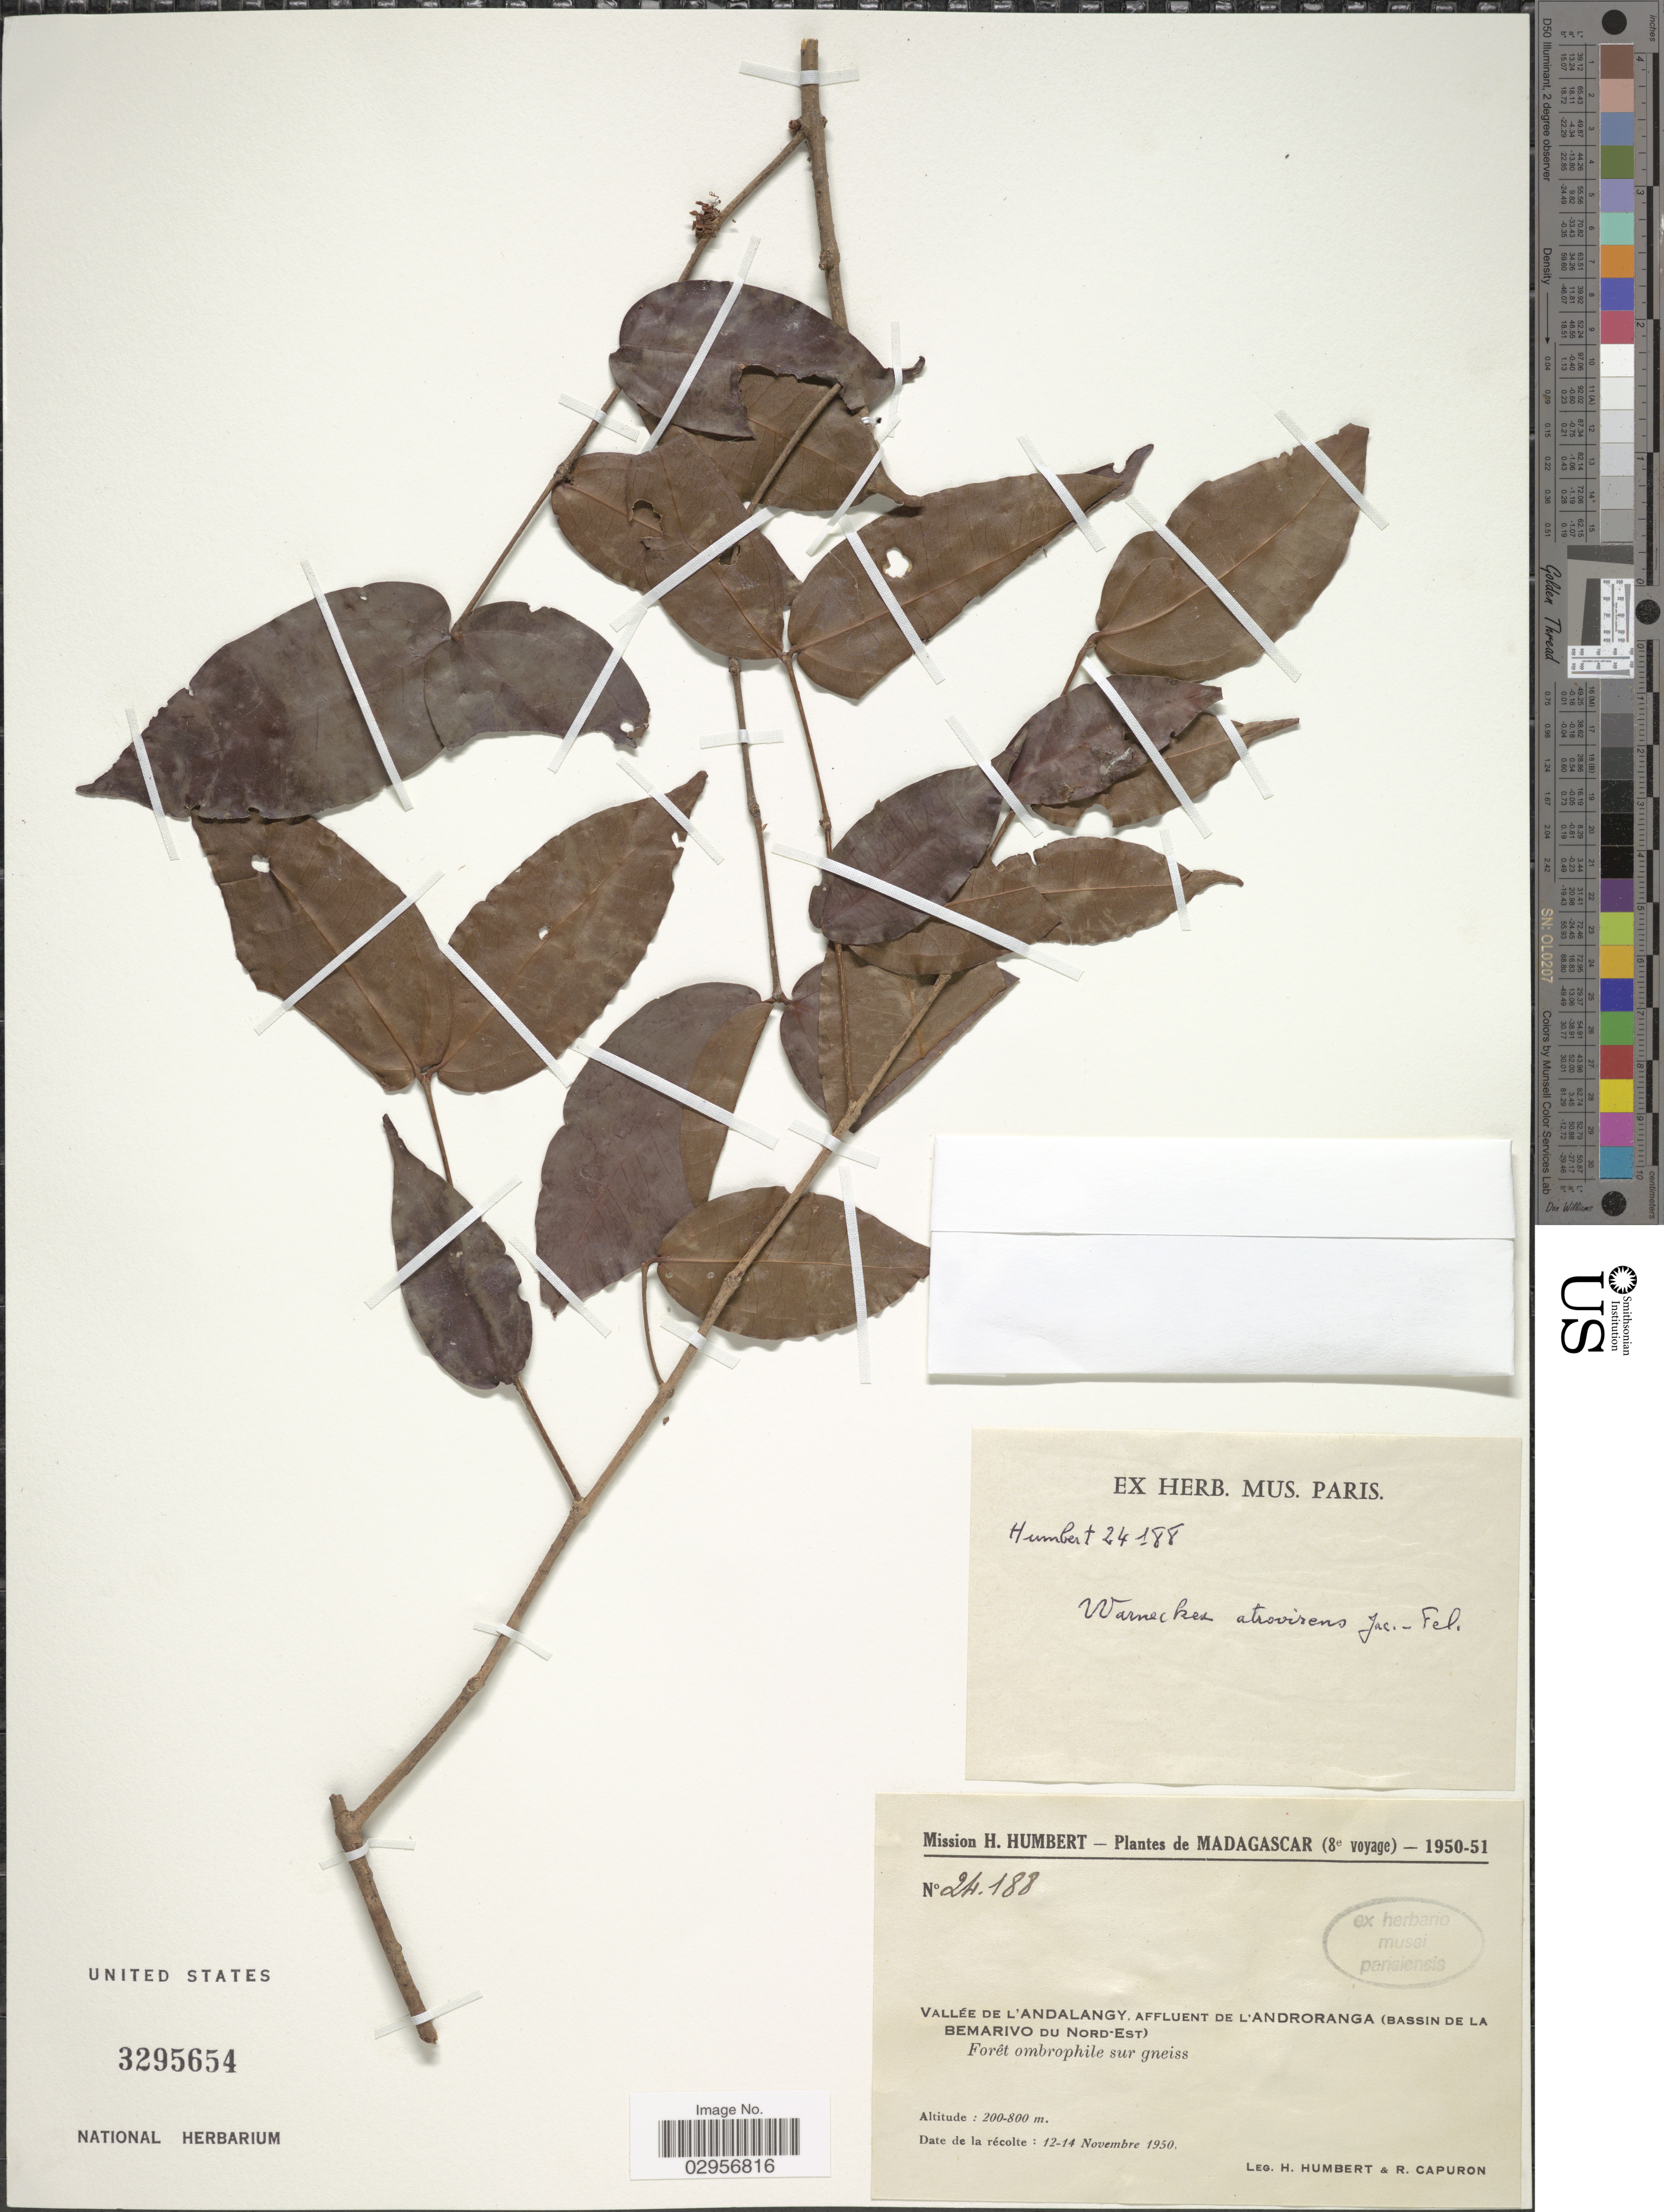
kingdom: Plantae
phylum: Tracheophyta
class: Magnoliopsida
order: Myrtales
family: Melastomataceae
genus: Warneckea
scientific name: Warneckea atrovirens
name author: Jacq.-Fél.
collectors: H. Humbert & R. P. Capuron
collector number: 24188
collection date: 1950-11-12/1950-11-14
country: Madagascar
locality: Vallée de L'Andalangy, affluent de l'Androranga (Bassin de la Bemarivo du Nord-Est).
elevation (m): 200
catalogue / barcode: US 3295654